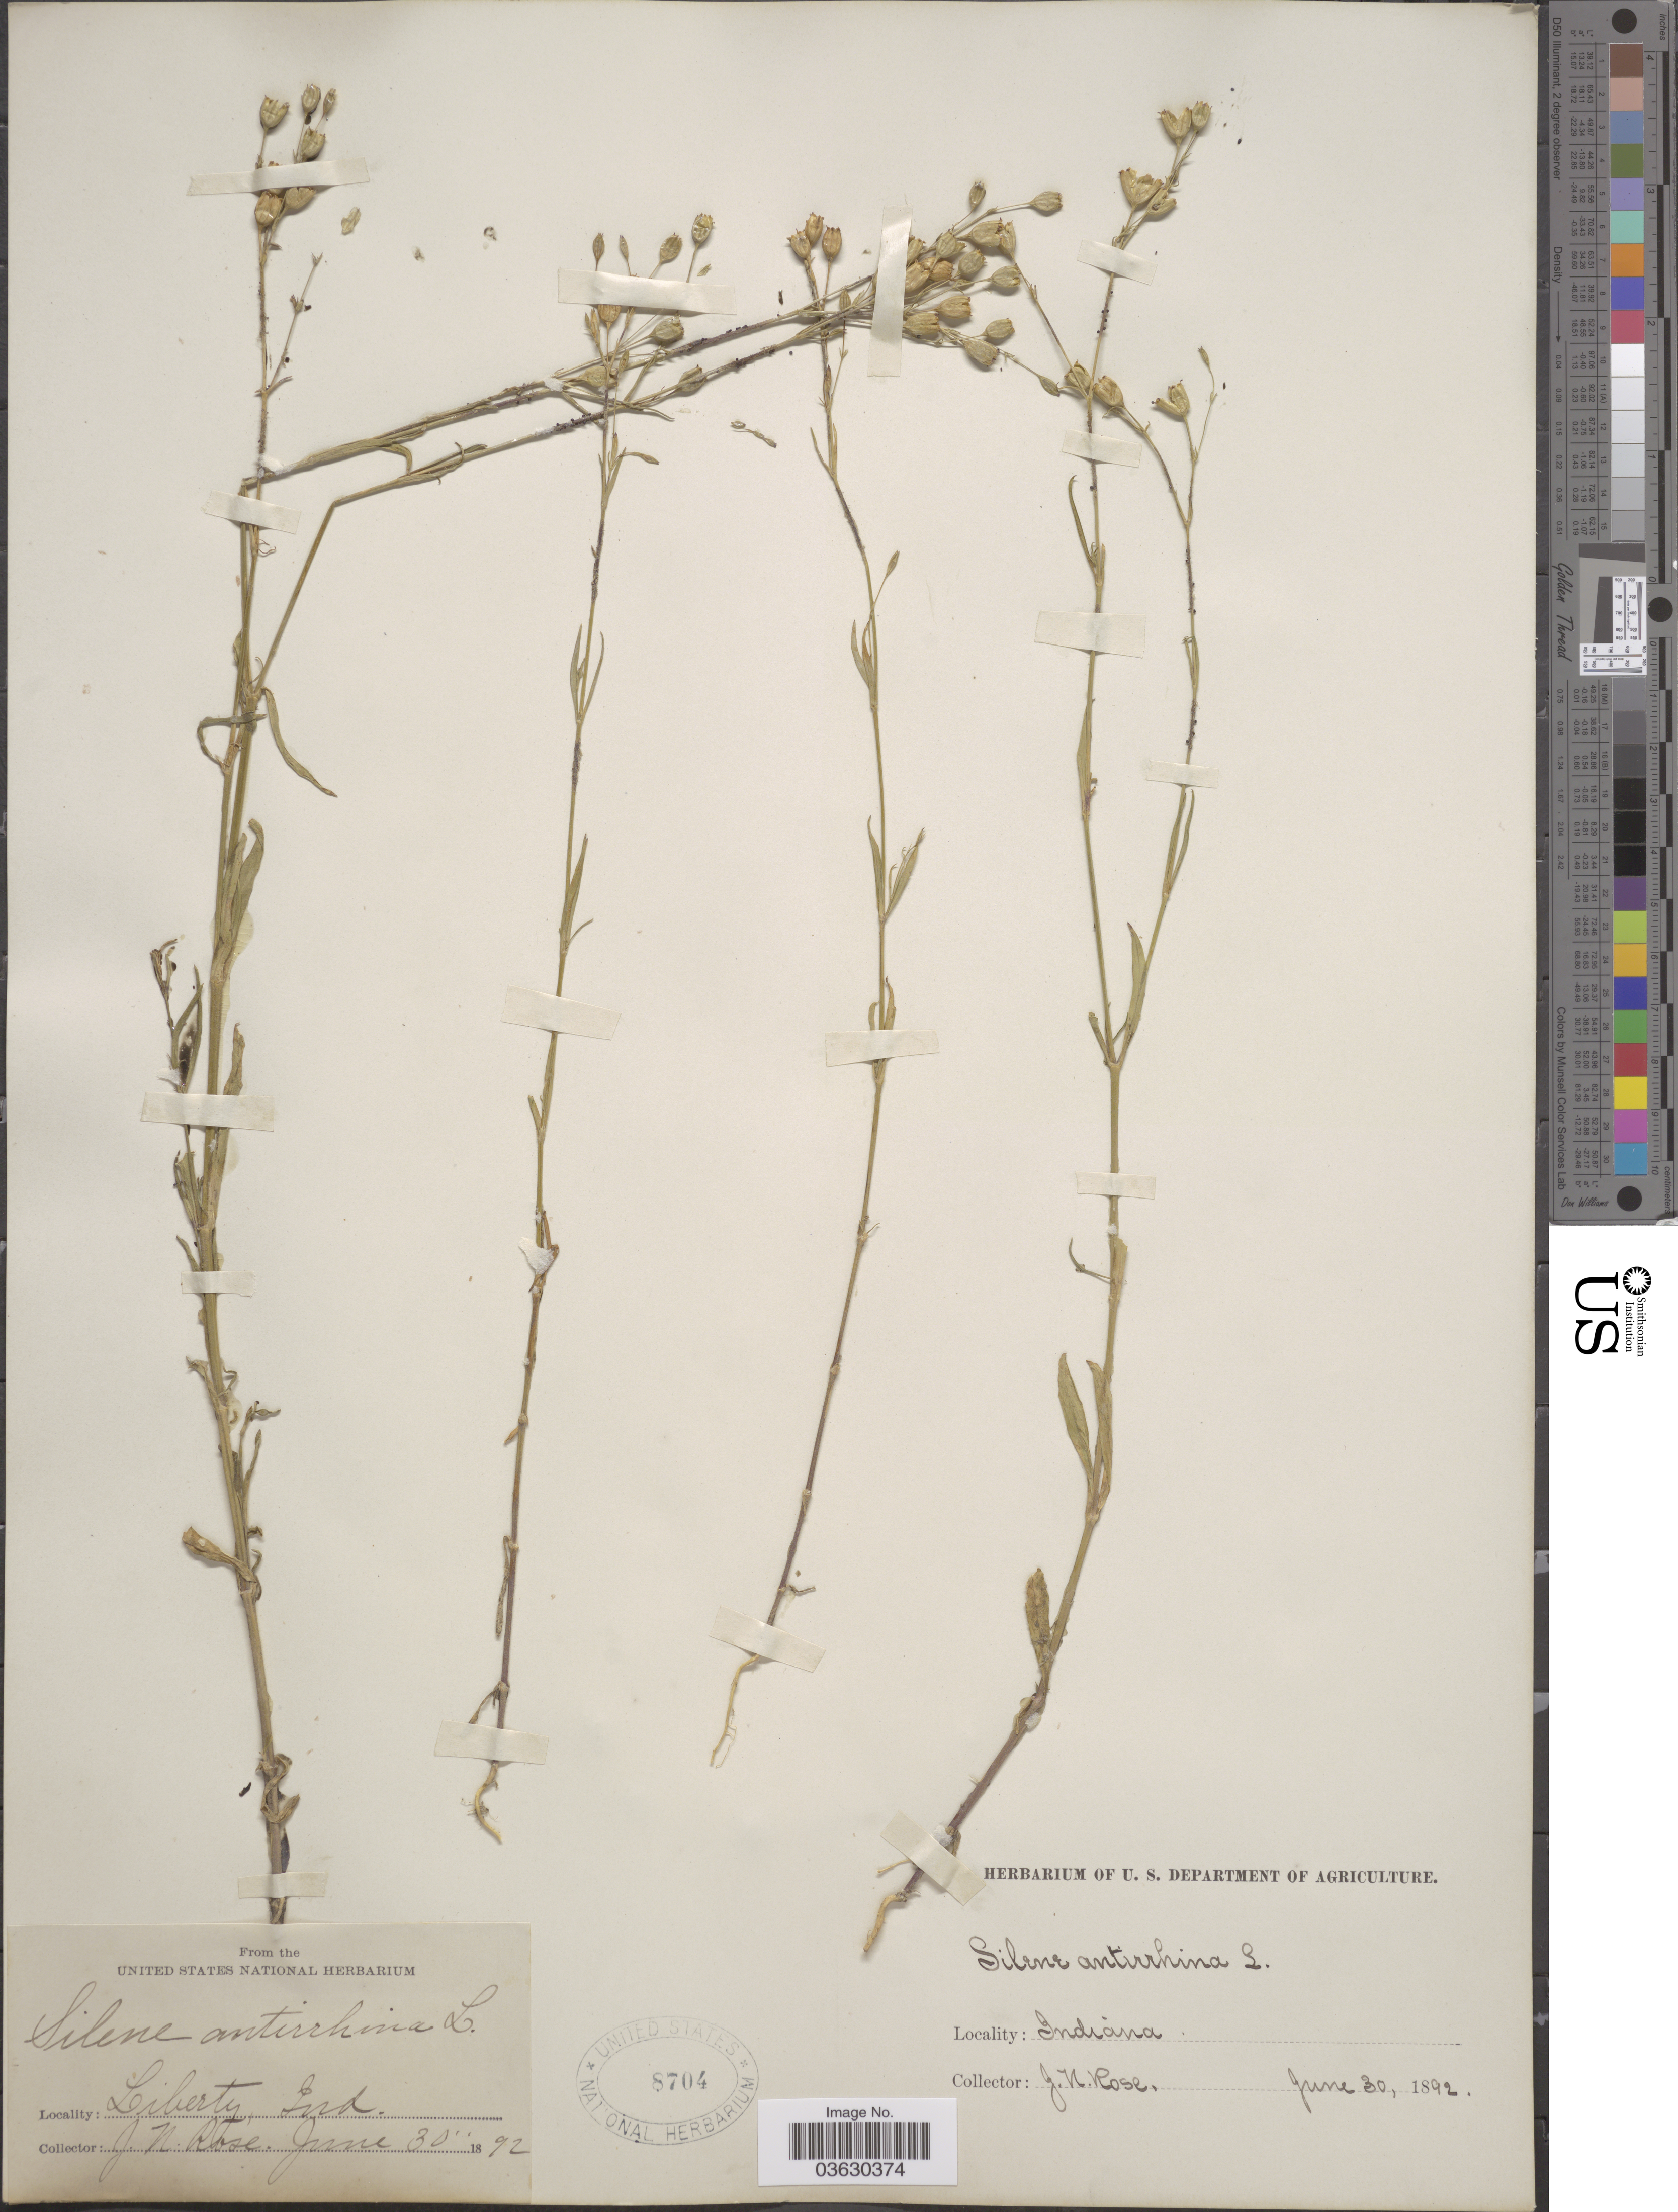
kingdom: Plantae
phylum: Tracheophyta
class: Magnoliopsida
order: Caryophyllales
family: Caryophyllaceae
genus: Silene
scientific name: Silene antirrhina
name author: L.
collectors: J. N. Rose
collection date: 1892-06-30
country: United States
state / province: Indiana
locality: Liberty.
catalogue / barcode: US 8704